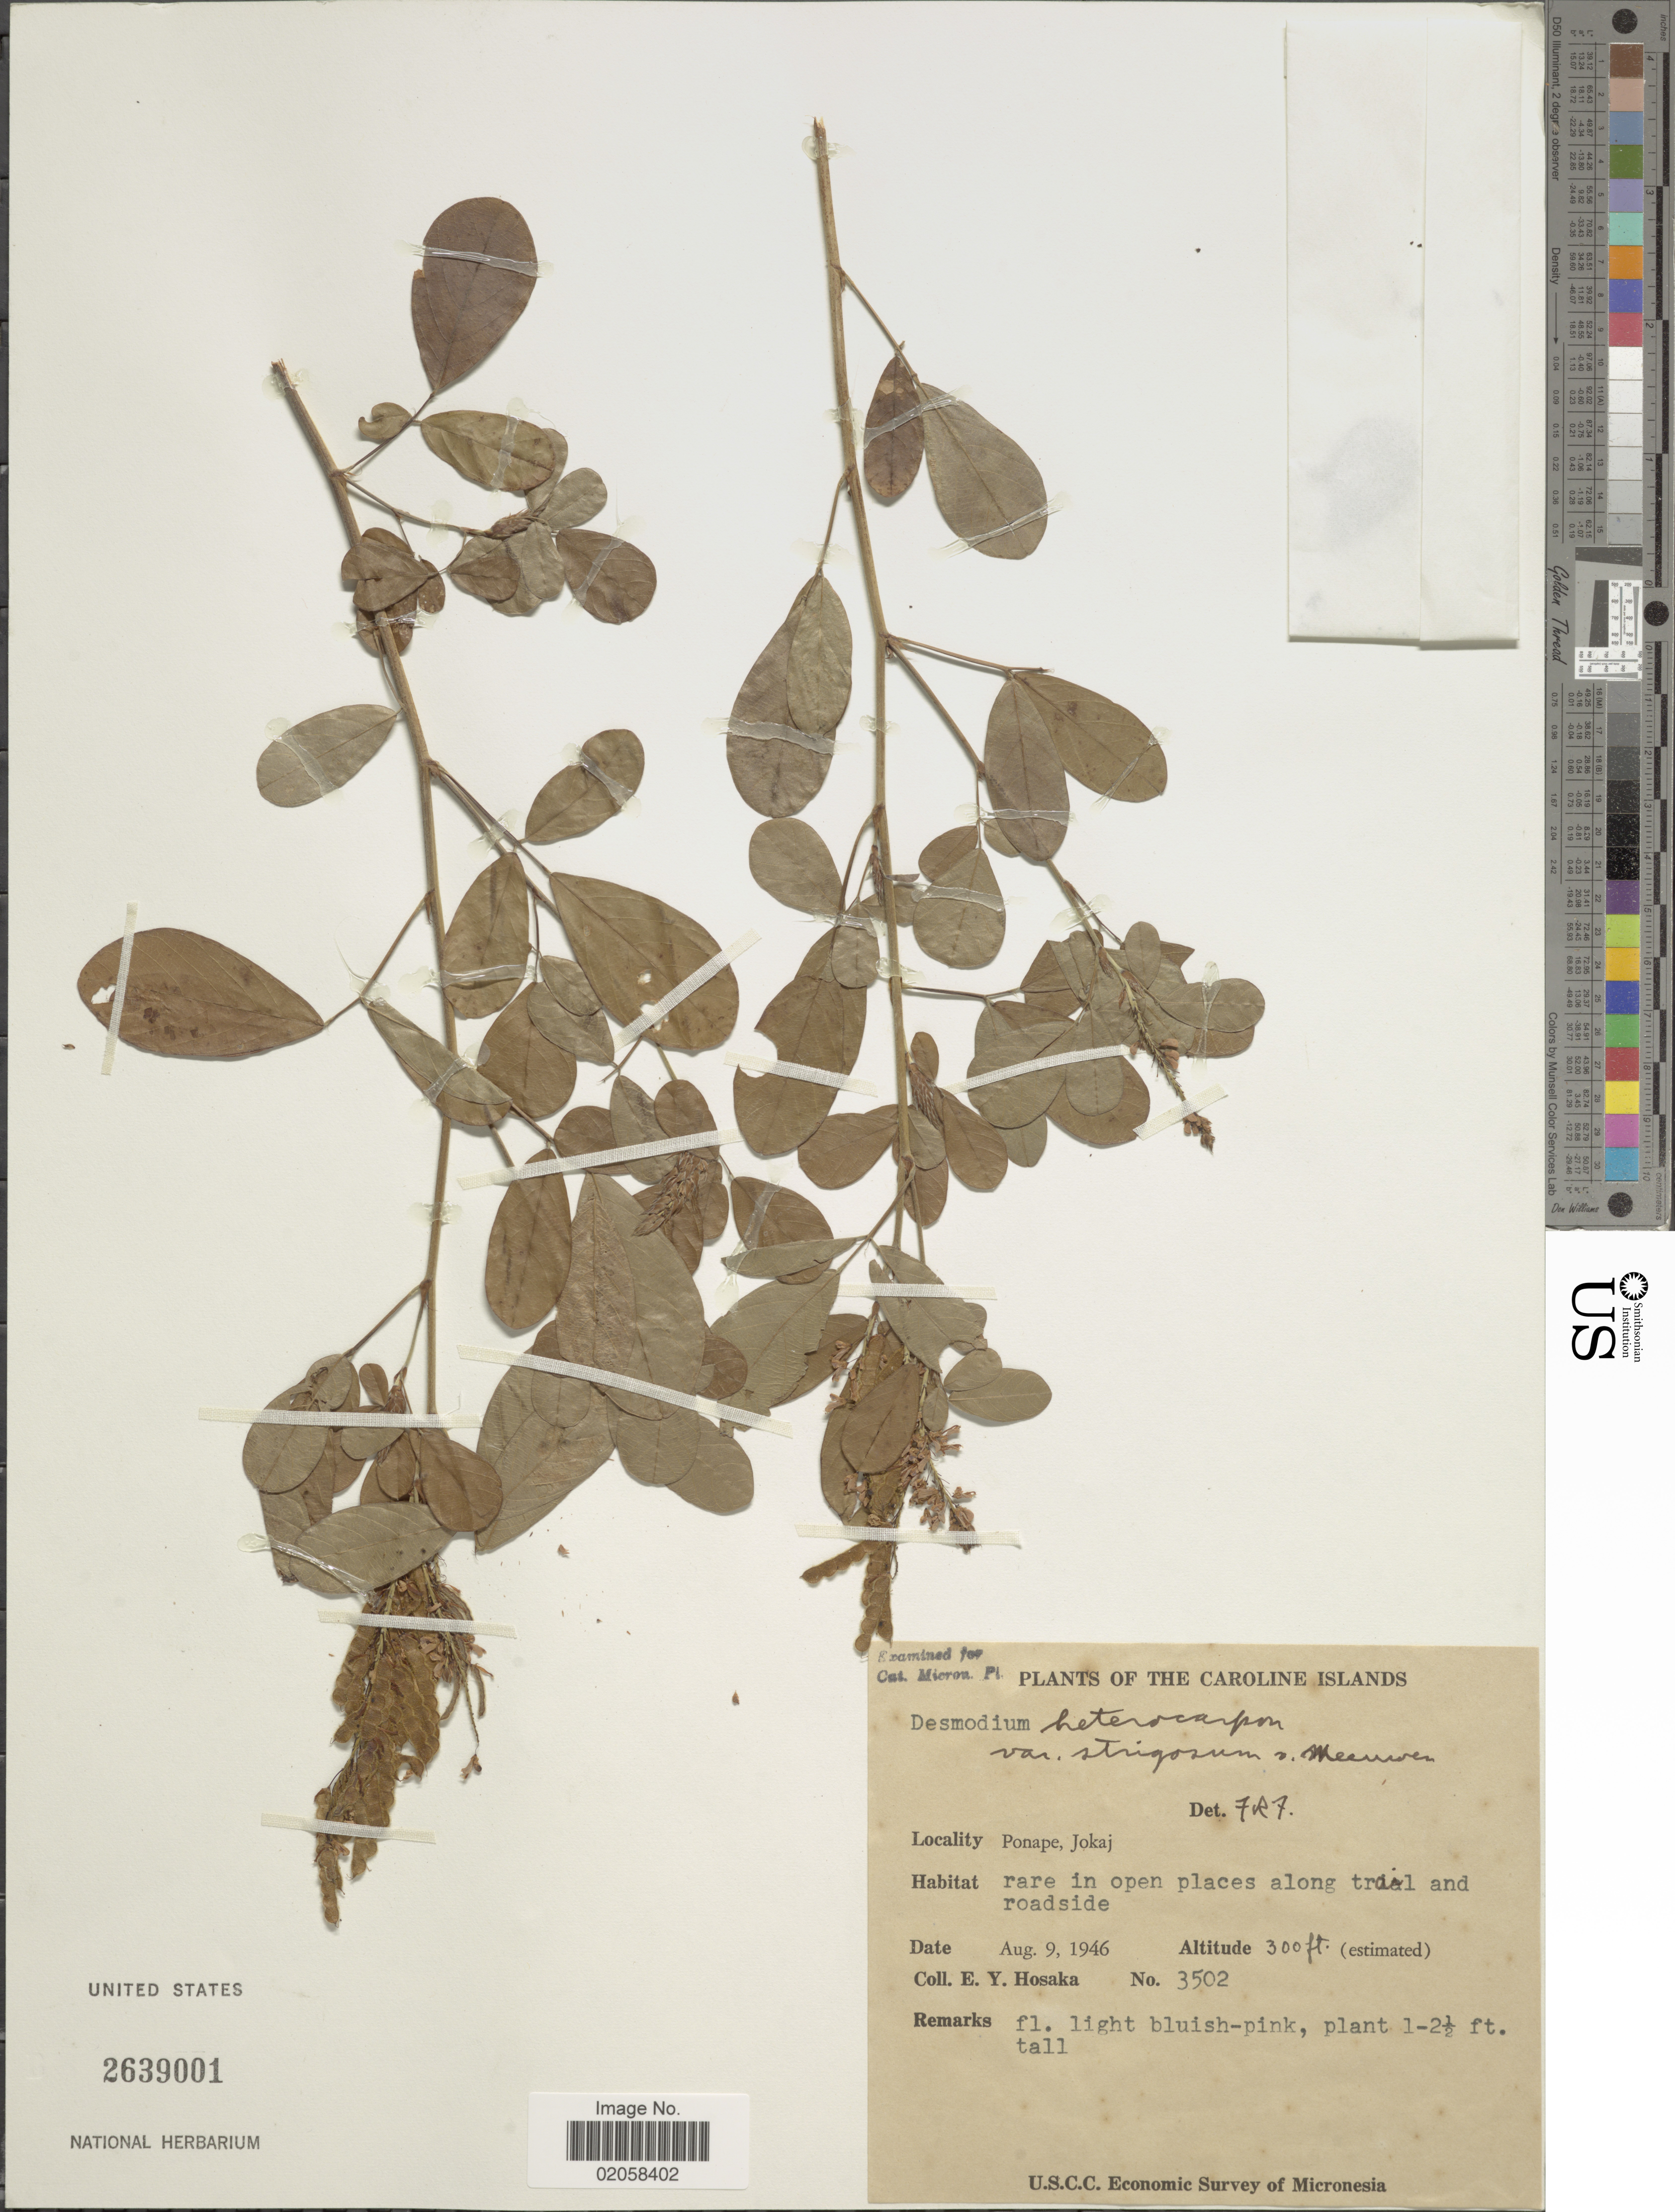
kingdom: Plantae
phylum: Tracheophyta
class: Magnoliopsida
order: Fabales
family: Fabaceae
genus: Grona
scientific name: Grona heterocarpos var. strigosa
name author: (Meeuwen) H. Ohashi & K. Ohashi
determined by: Strong, Mark T., (BOT), Smithsonian Institution - National Museum of Natural History (UNITED STATES)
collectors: E. Y. Hosaka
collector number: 3502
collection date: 1946-08-09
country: Micronesia, Federated States of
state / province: Pohnpei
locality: Ponape, Jokaj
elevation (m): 91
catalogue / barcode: US 2639001